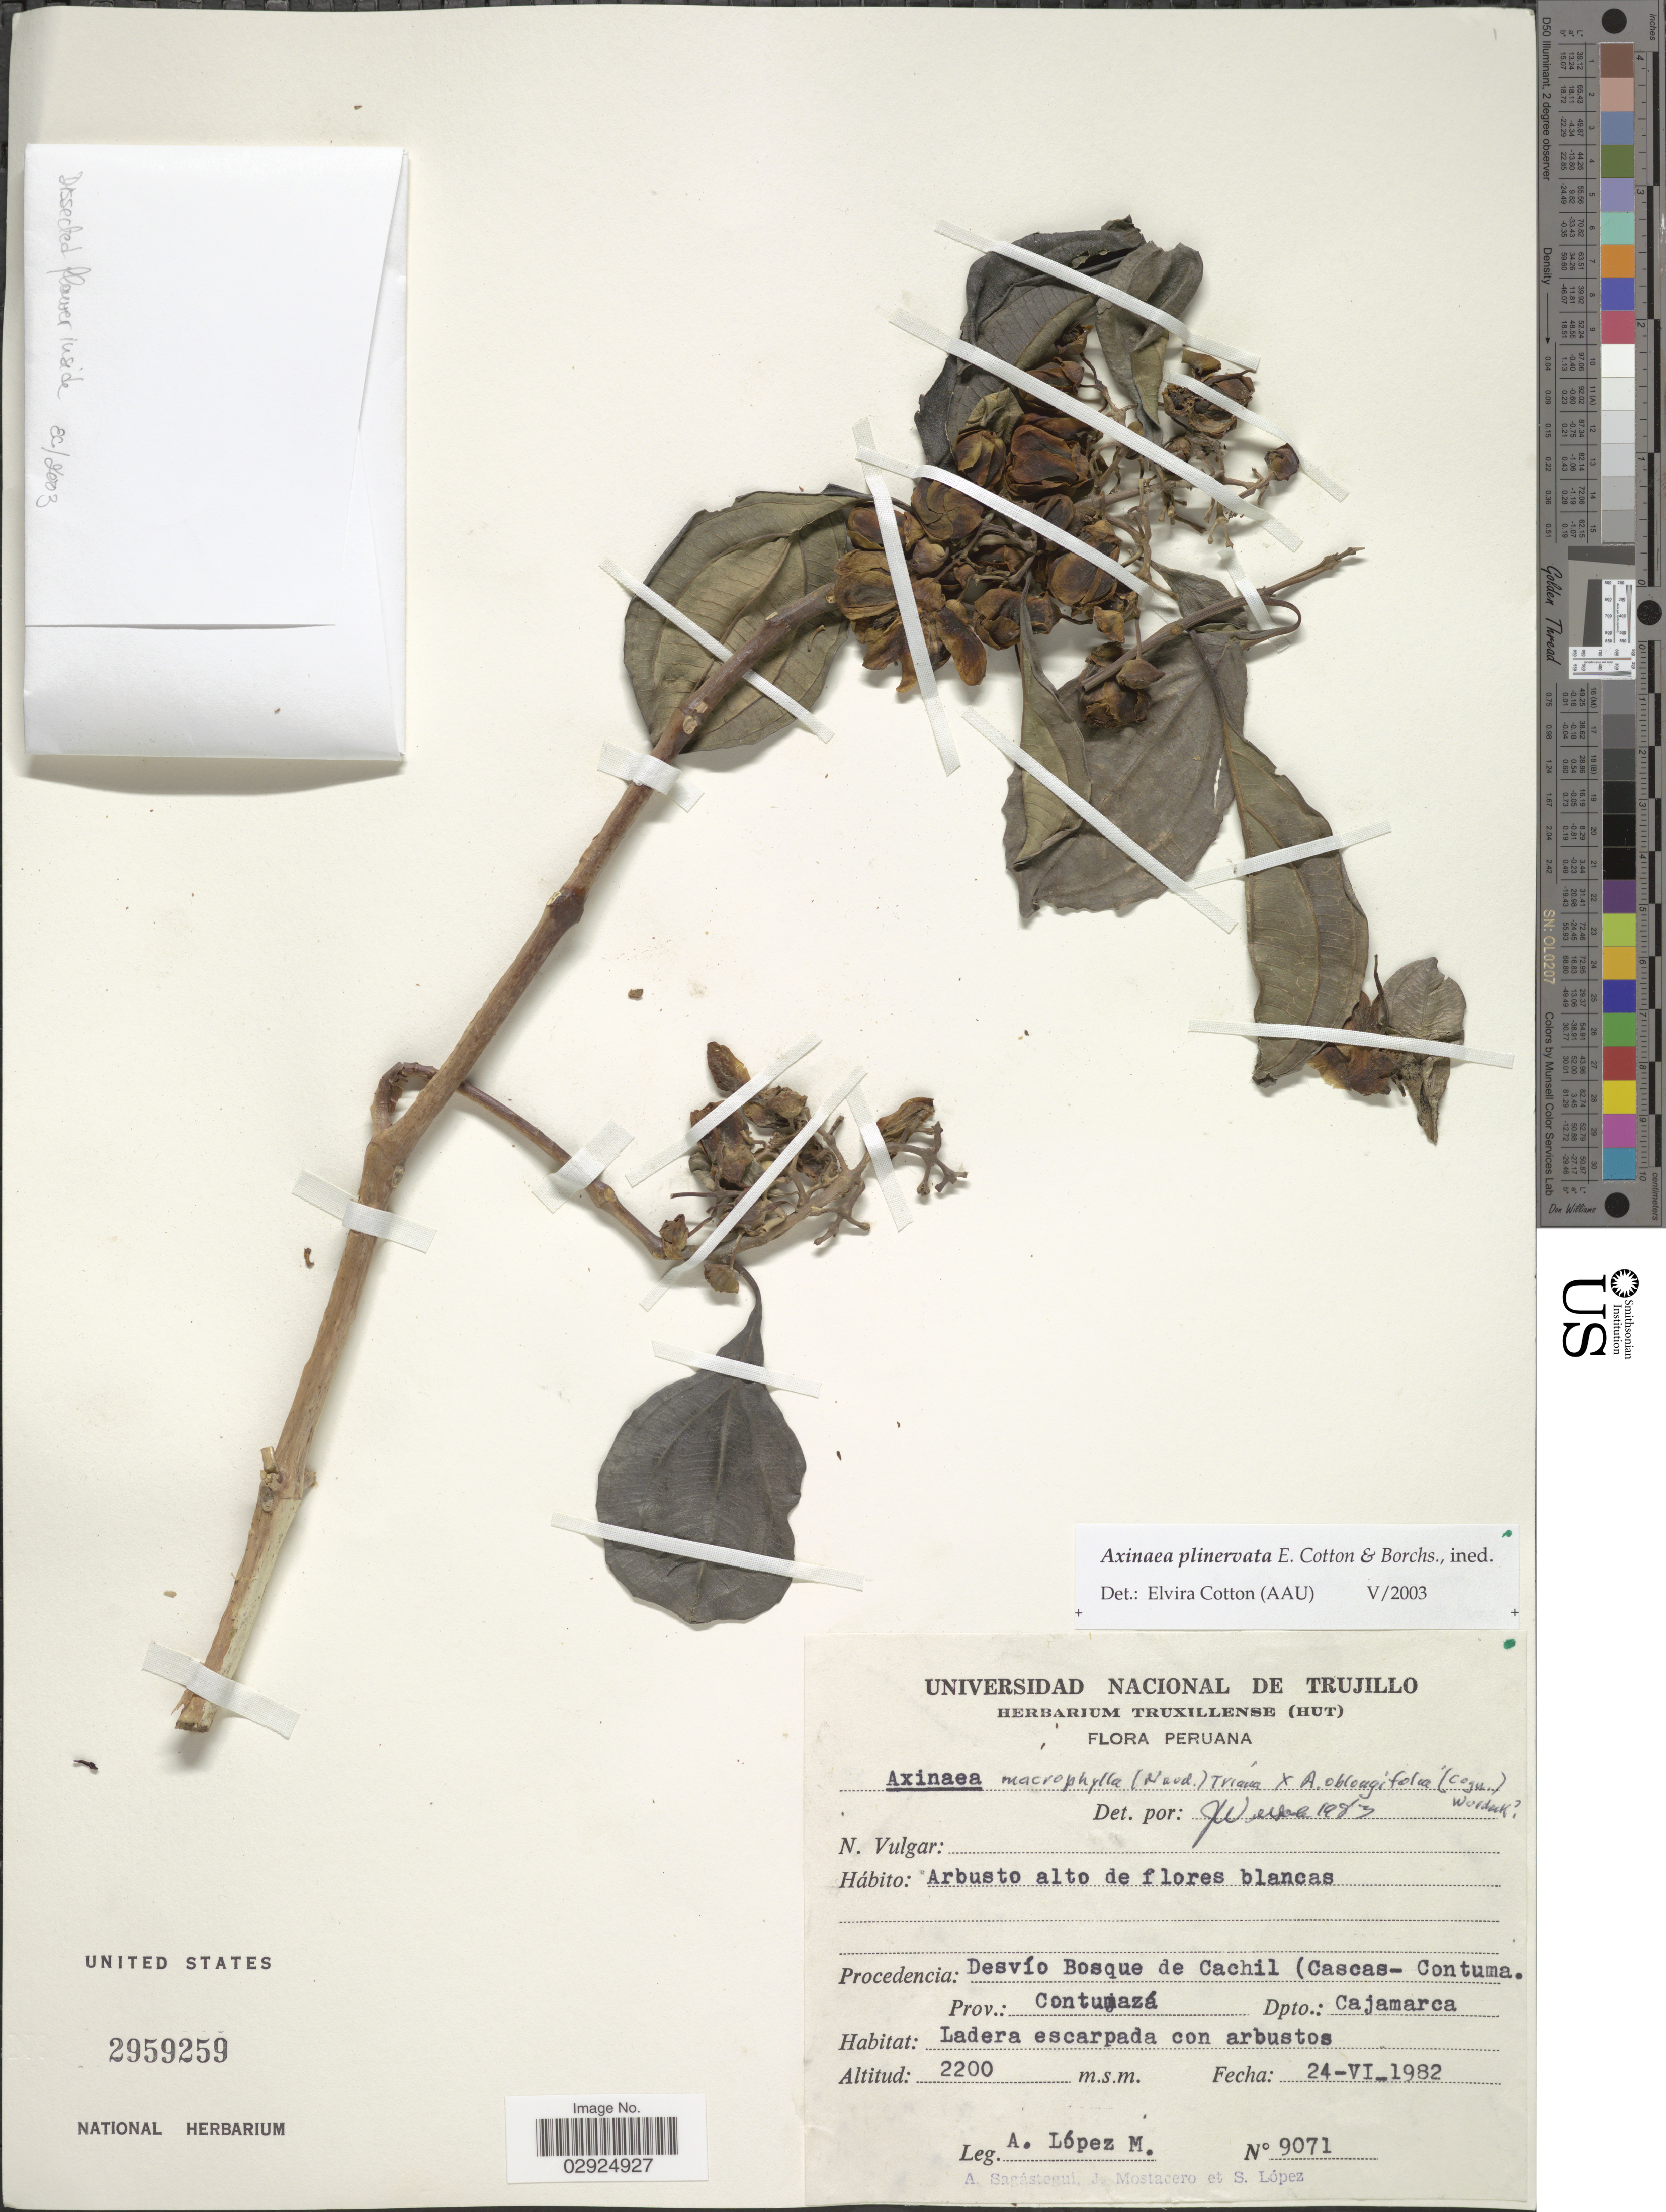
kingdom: Plantae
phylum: Tracheophyta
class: Magnoliopsida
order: Myrtales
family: Melastomataceae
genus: Axinaea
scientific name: Axinaea plinervata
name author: E. Cotton & Borchs.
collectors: A. López M., A. Sagastegui, J. Mostacero & S. Lopez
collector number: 9071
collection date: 1982-06-24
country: Peru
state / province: Cajamarca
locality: Procedencia: Desvío Bosque de Cachil (Cascas - Contuma) Prov.: Contumazá, Dpto.: Cajamarca.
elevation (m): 2200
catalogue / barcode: US 2959259